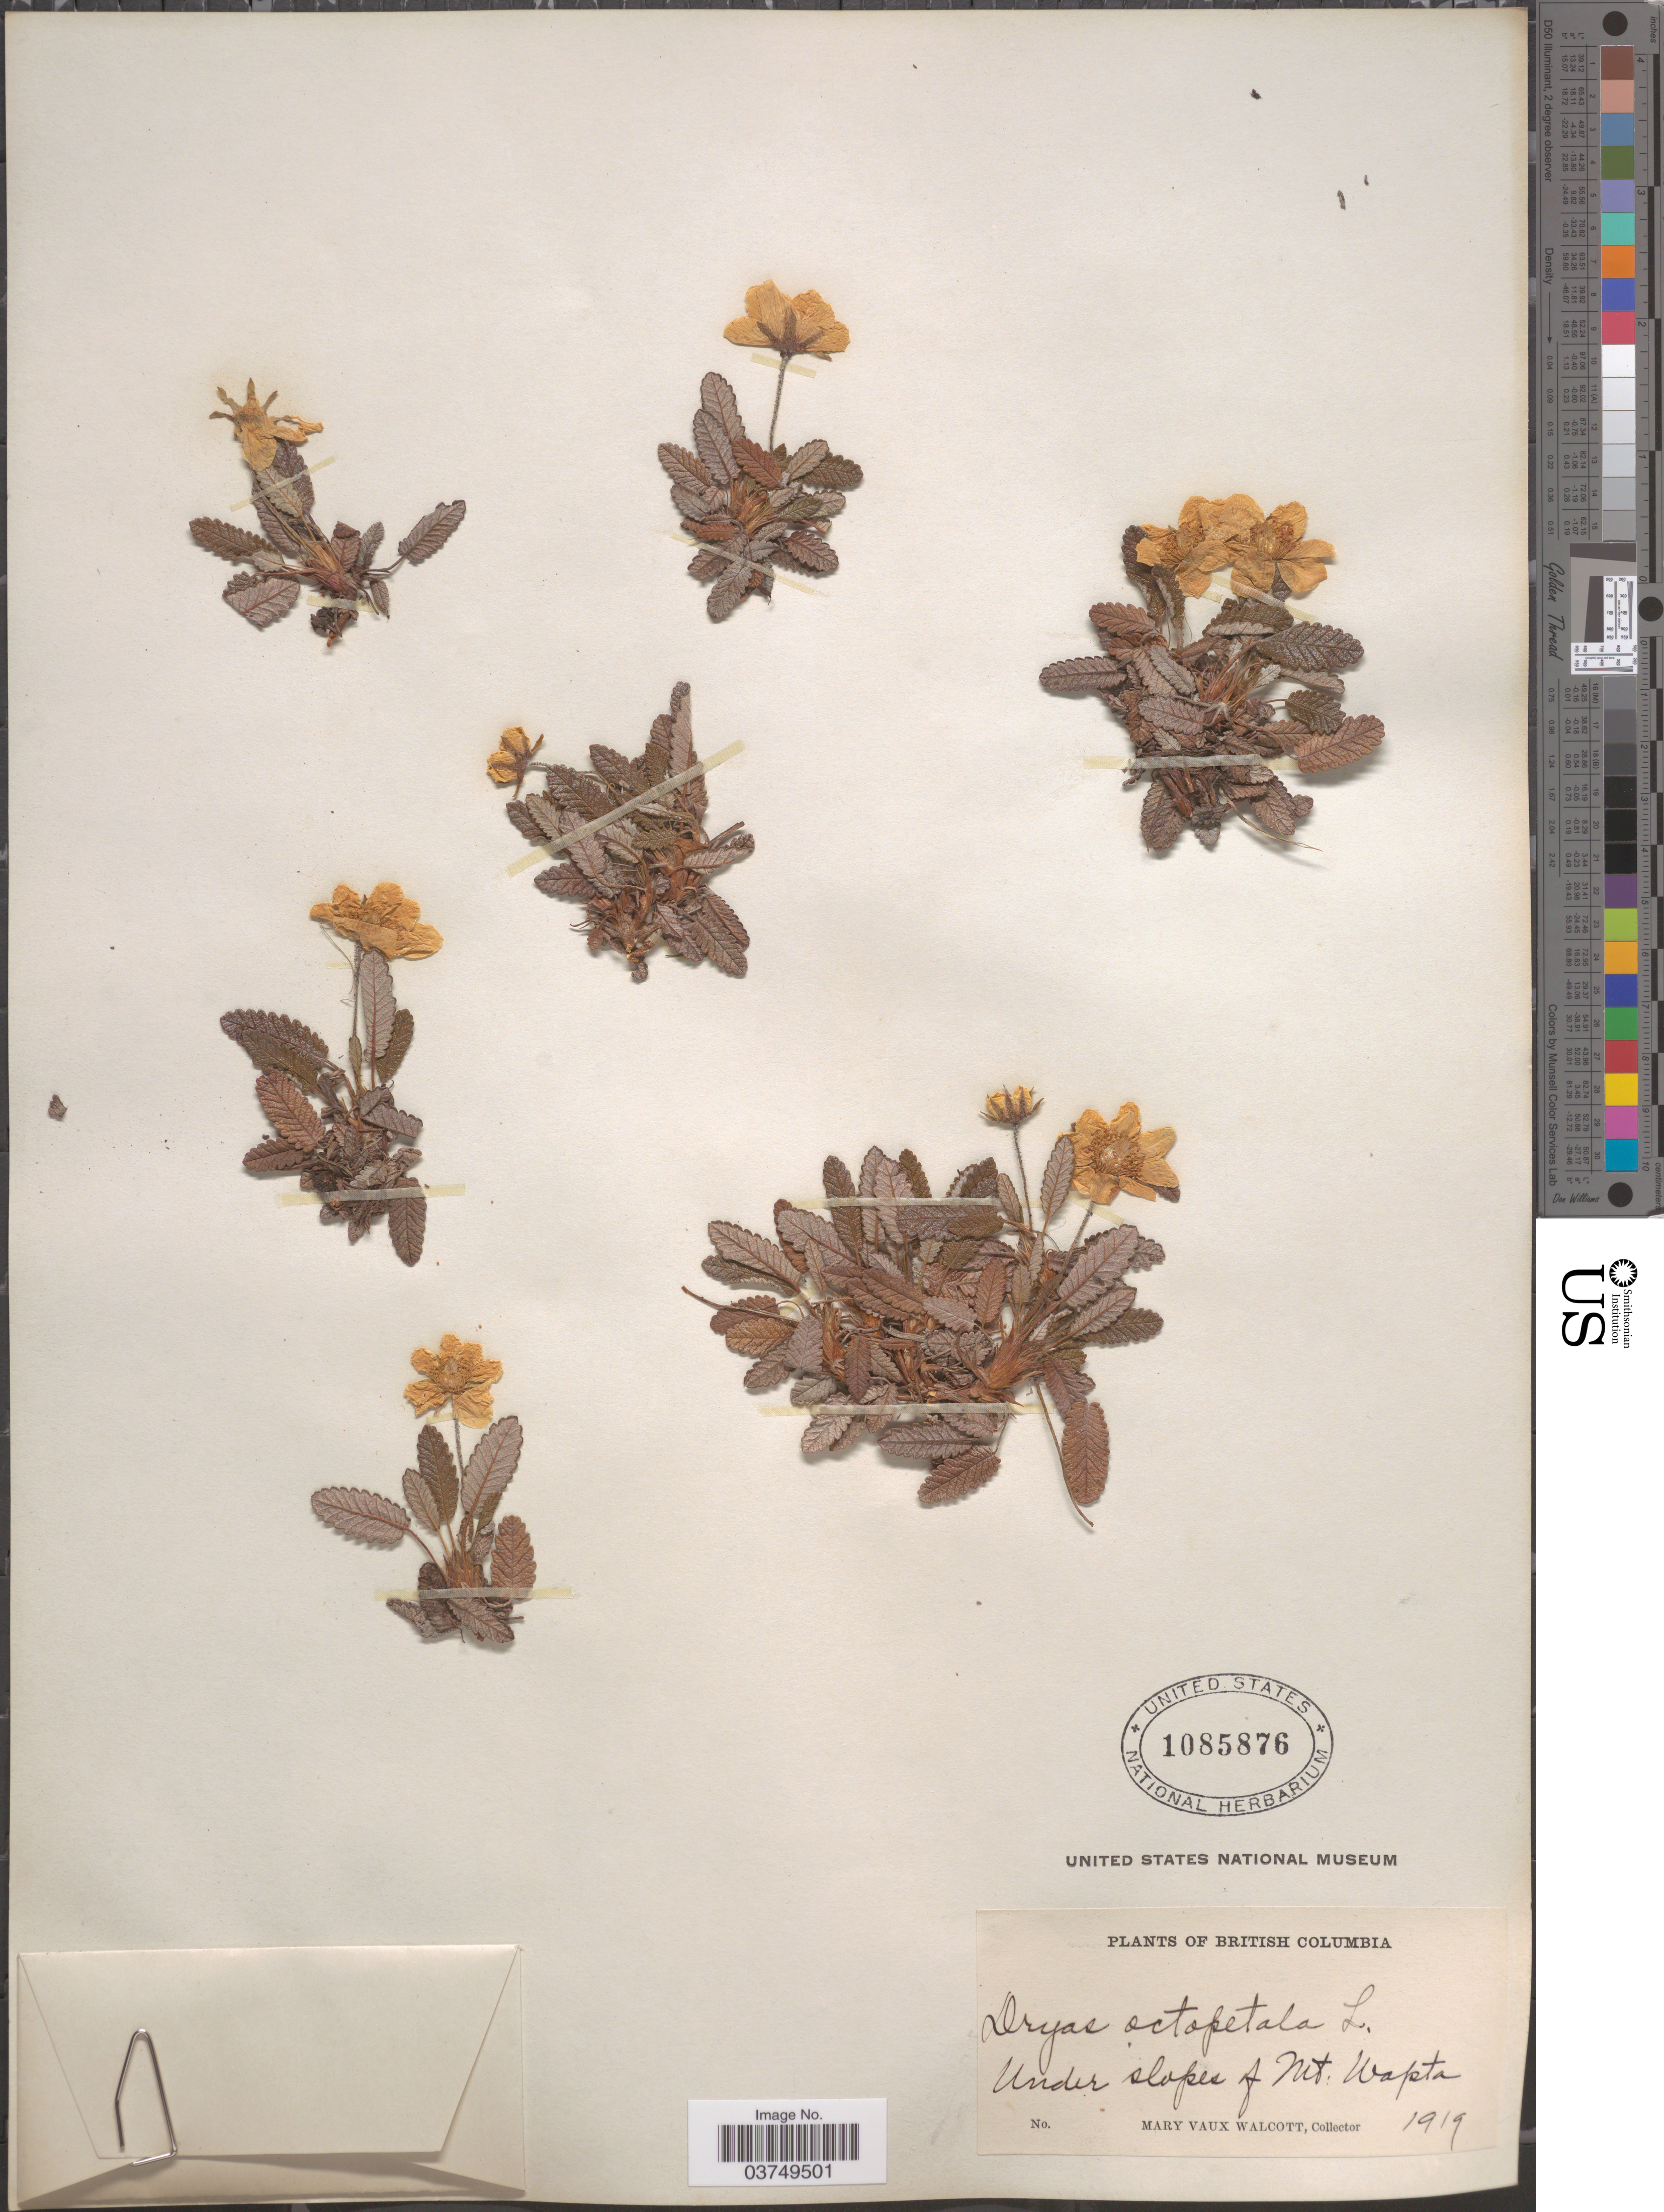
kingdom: Plantae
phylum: Tracheophyta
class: Magnoliopsida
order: Rosales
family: Rosaceae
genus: Dryas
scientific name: Dryas hookeriana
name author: Juz.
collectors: M. Walcott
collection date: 1919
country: Canada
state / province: British Columbia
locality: Under slopes of Mt. Wapta.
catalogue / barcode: US 1085876